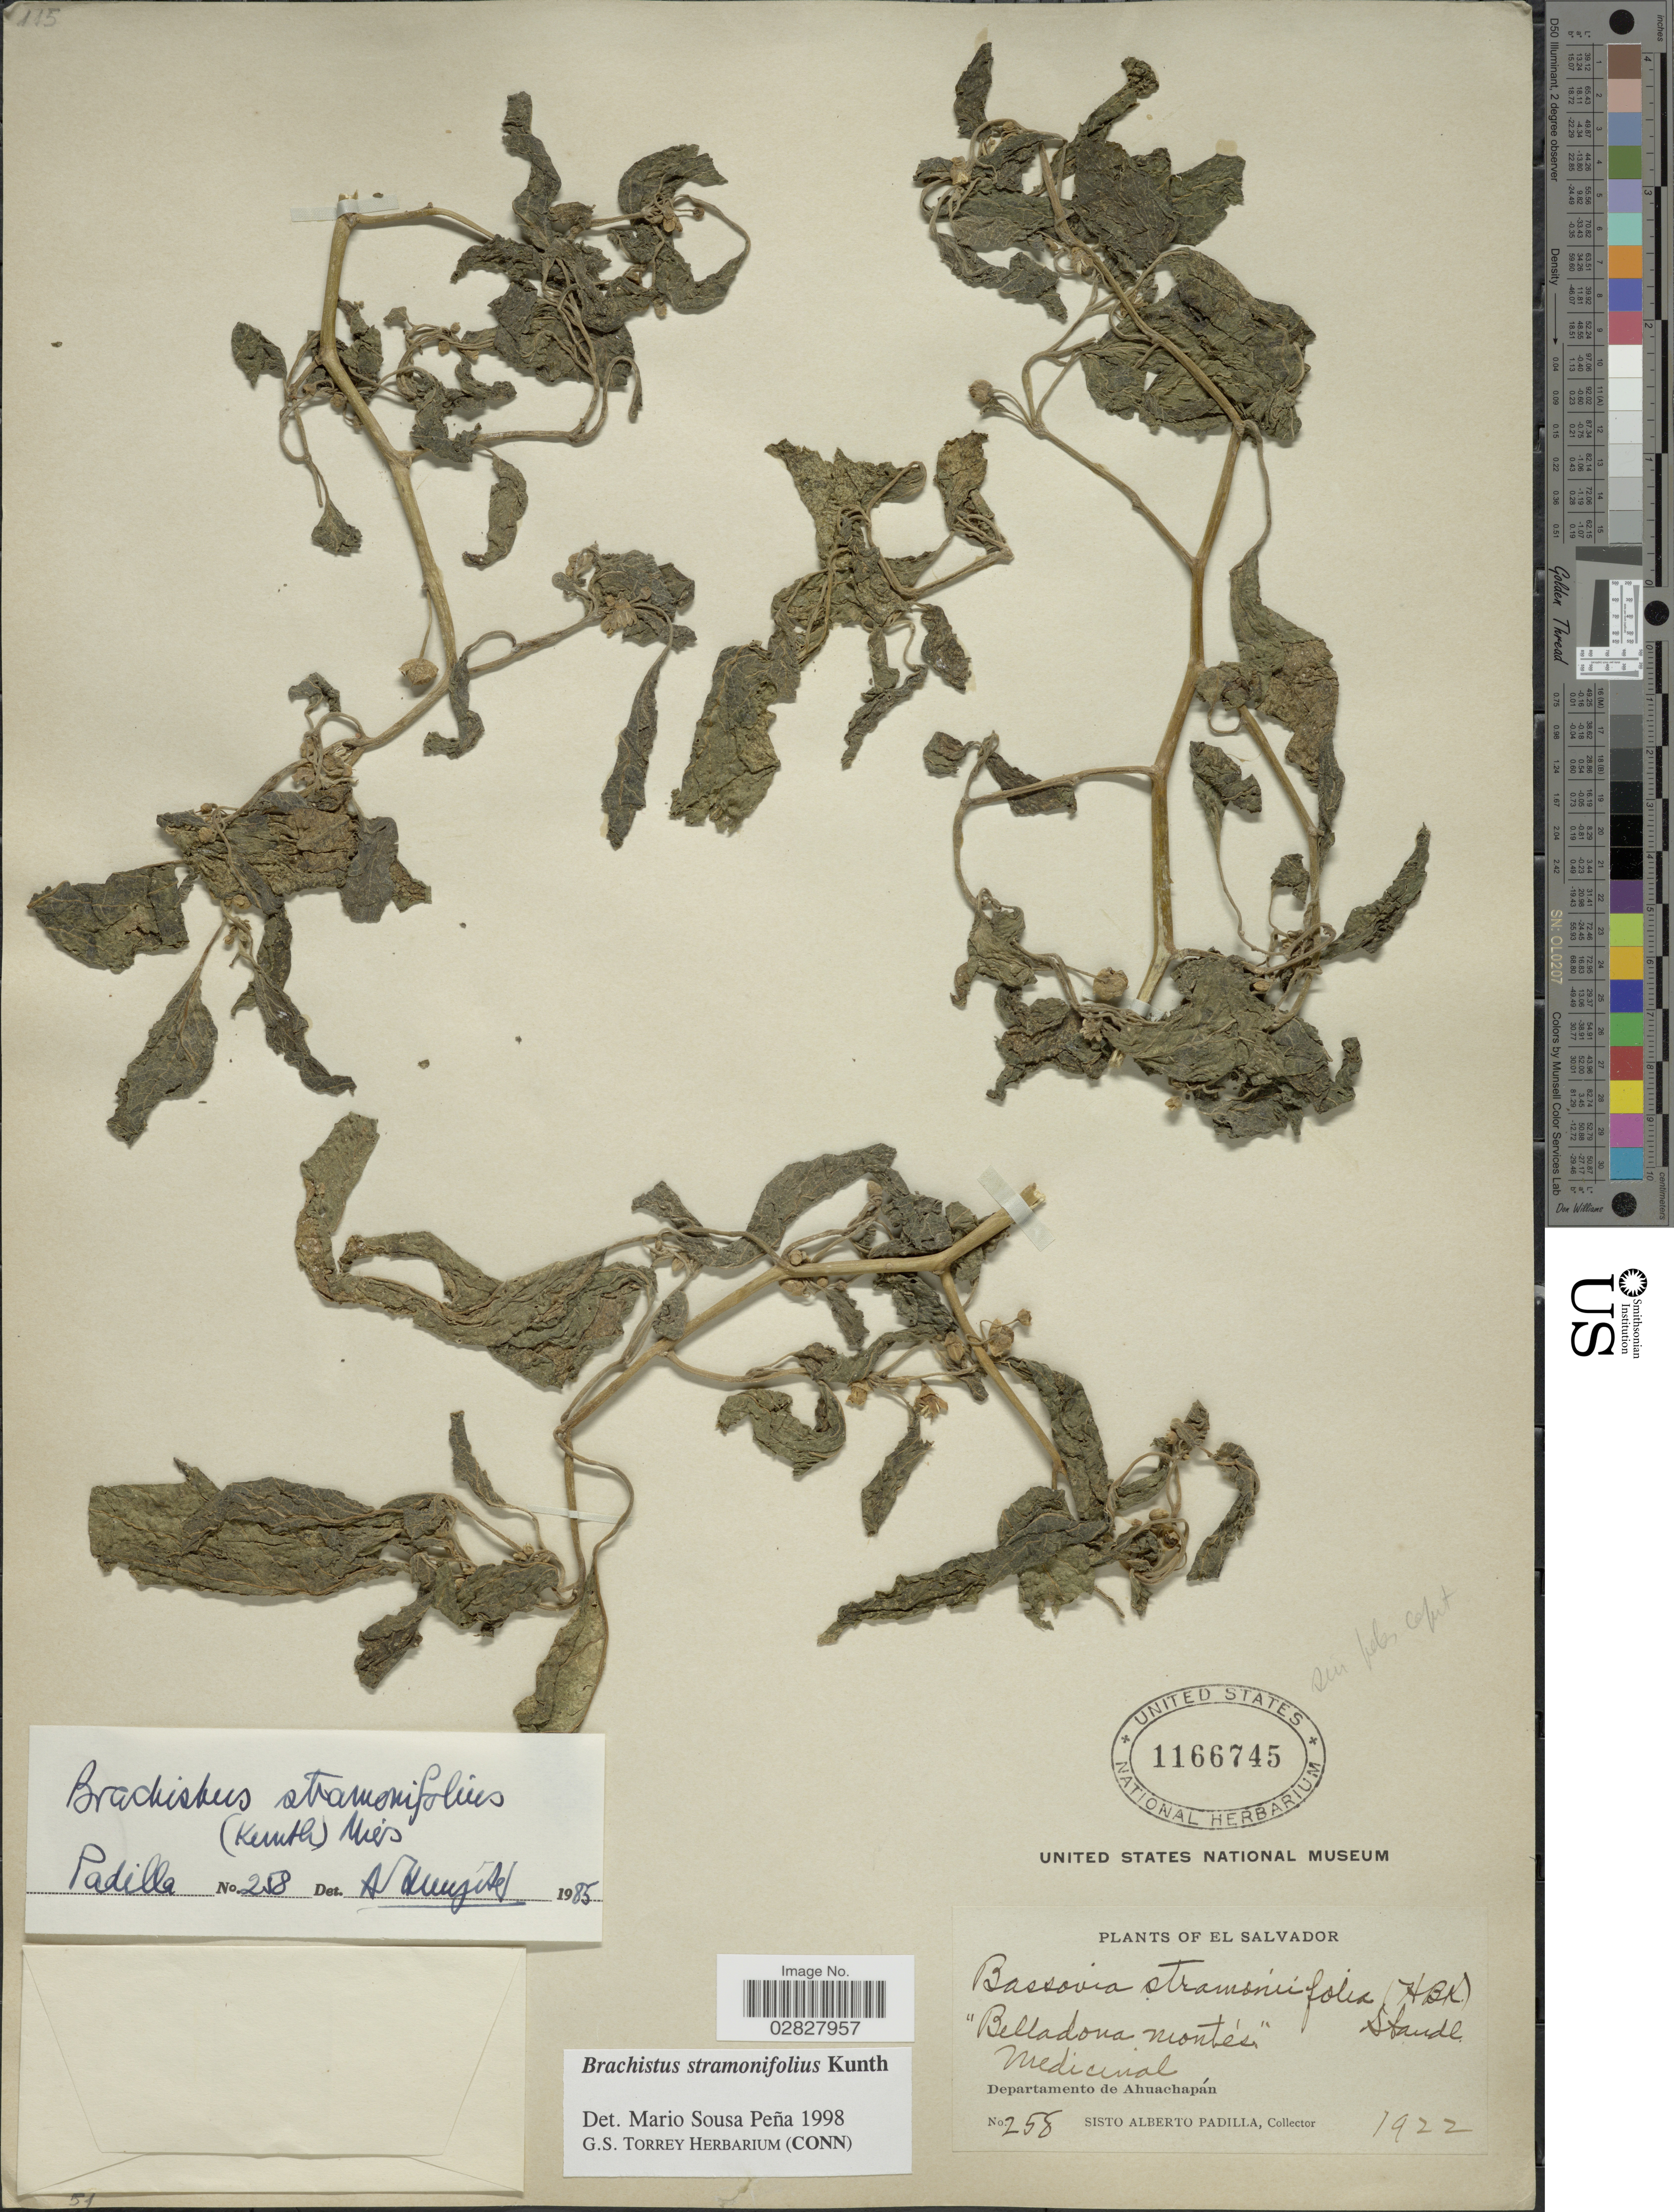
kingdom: Plantae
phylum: Tracheophyta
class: Magnoliopsida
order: Solanales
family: Solanaceae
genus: Brachistus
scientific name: Brachistus stramonifolius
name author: (Kunth) Miers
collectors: S. A. Padilla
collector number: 258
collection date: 1922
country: El Salvador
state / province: Ahuachapan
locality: Departamento de Ahuachapán.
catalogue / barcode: US 1166745